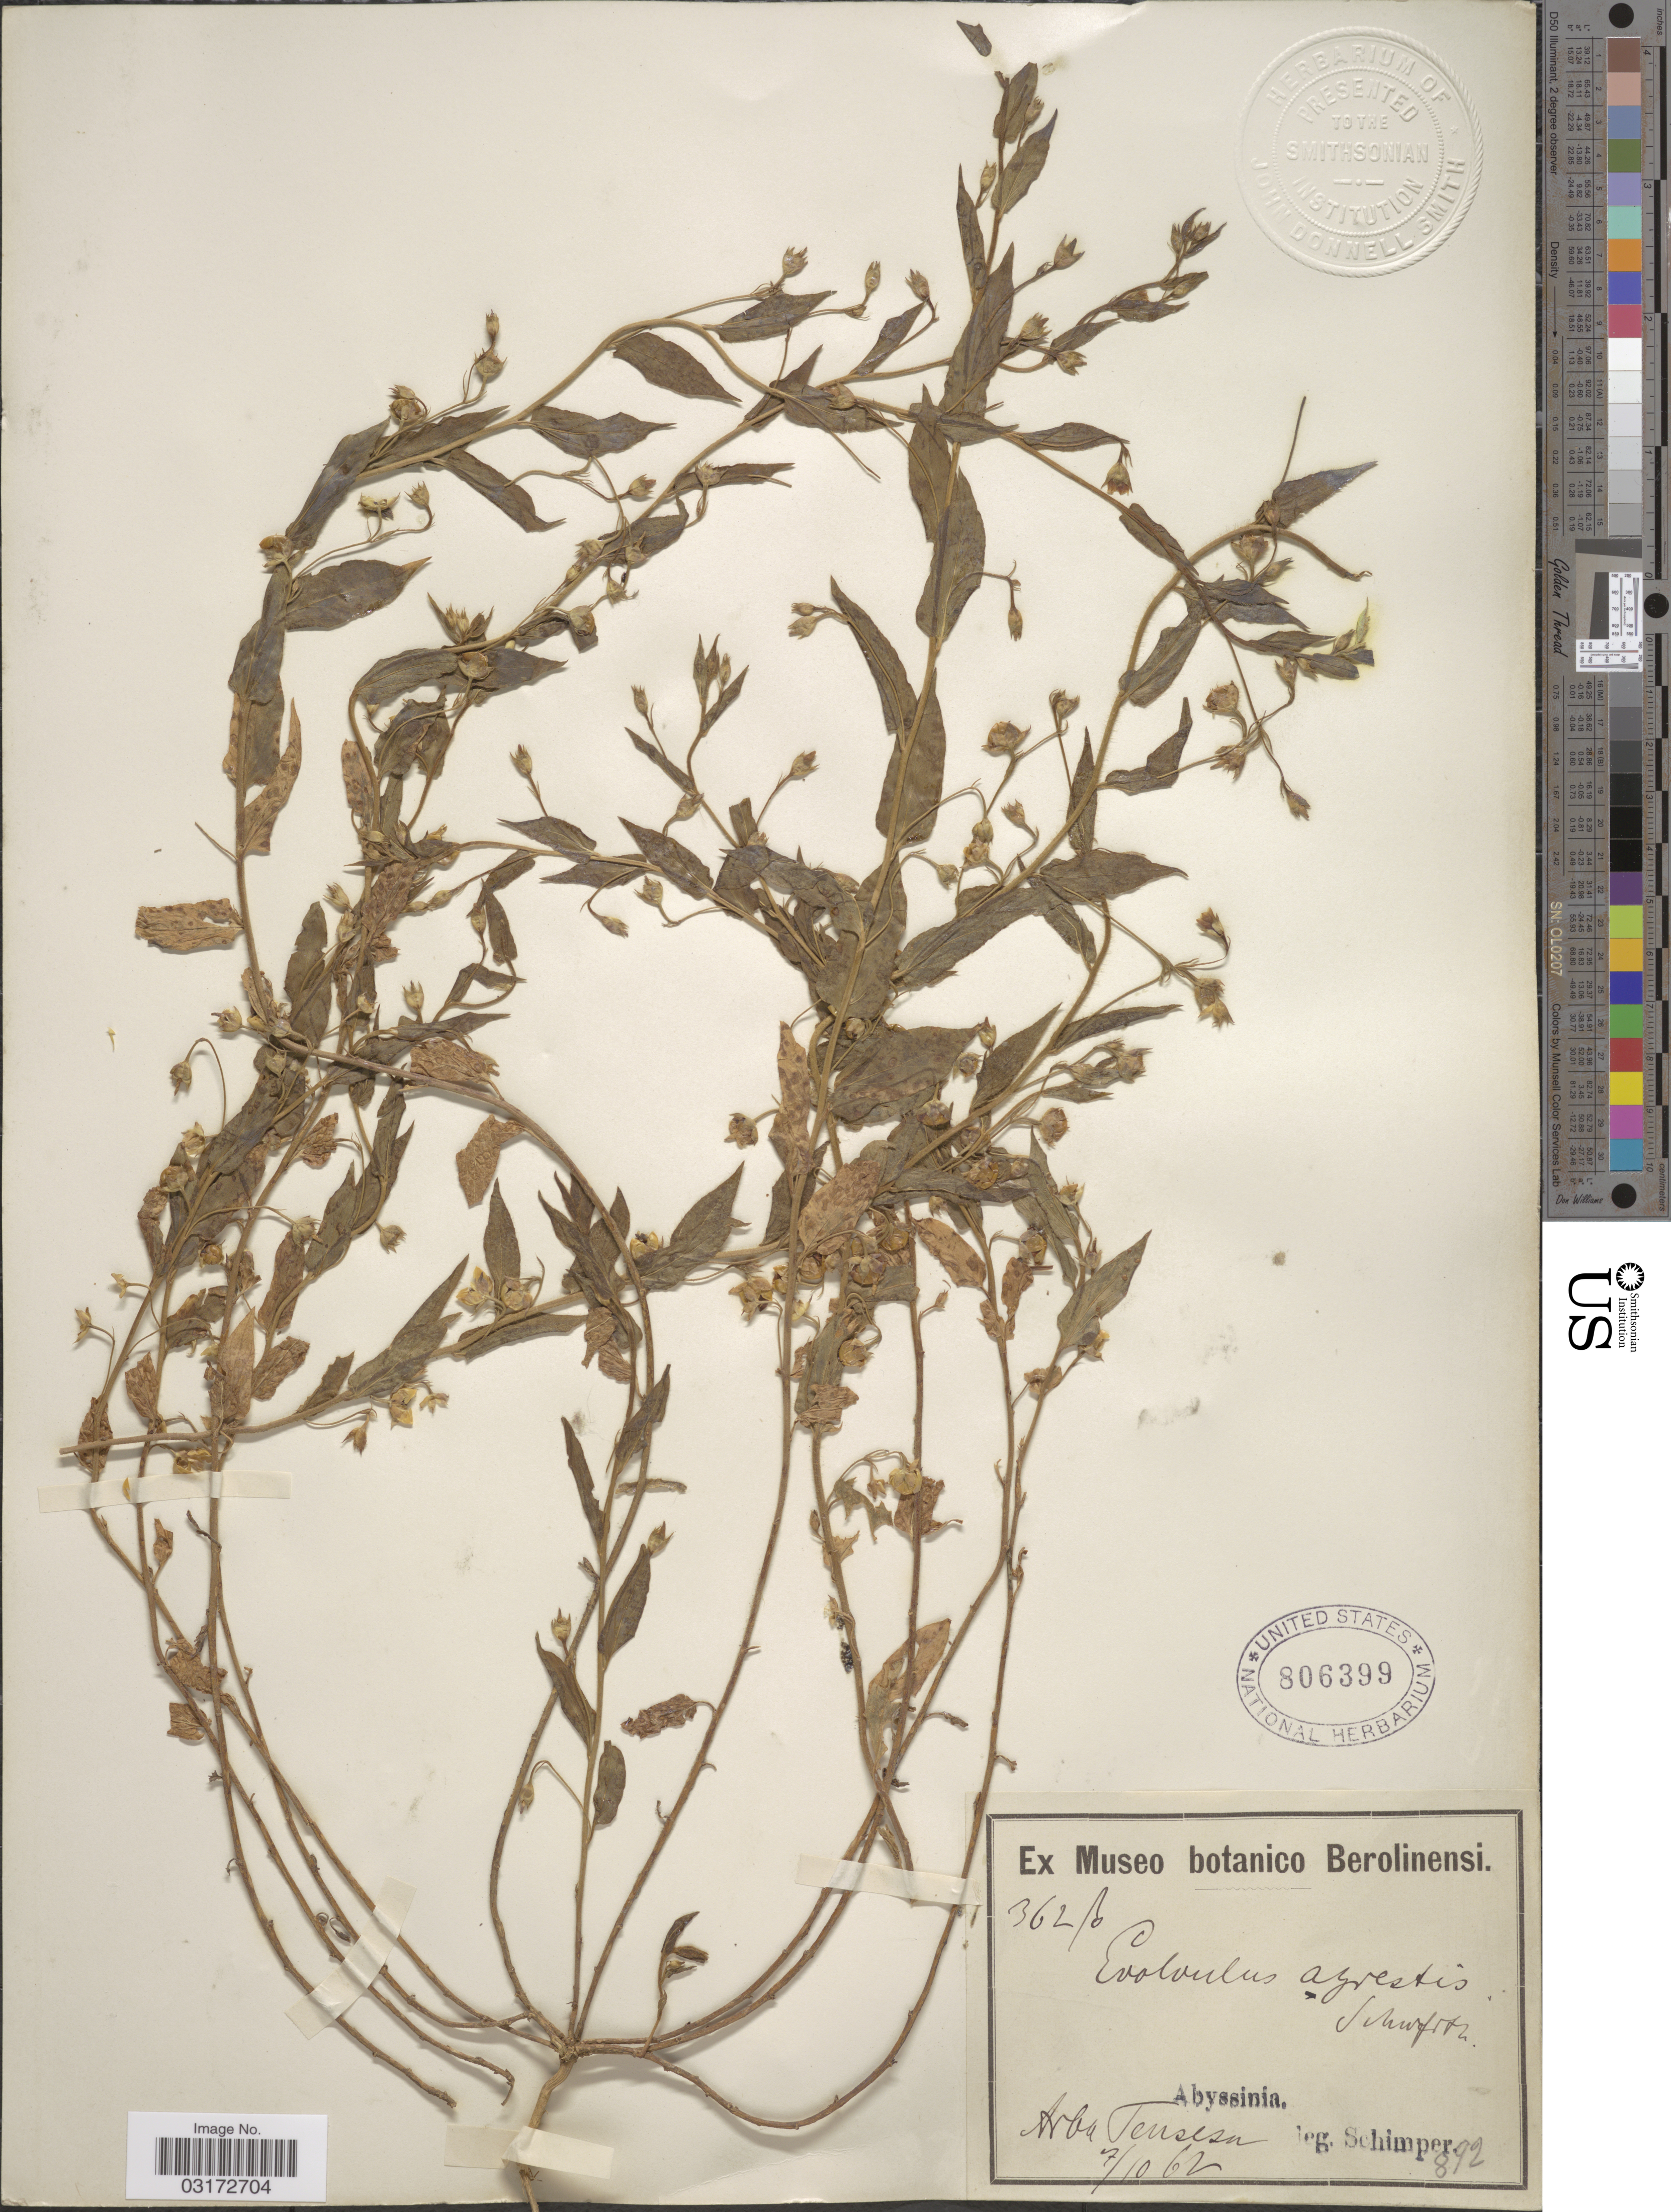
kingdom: Plantae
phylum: Tracheophyta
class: Magnoliopsida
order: Solanales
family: Convolvulaceae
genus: Evolvulus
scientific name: Evolvulus alsinoides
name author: (L.) L.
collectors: -. Schimper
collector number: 362/0*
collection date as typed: Transcribed d/m/y: 7/10/62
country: Eritrea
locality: Abyssinia. Arba Tensesn [interpreted].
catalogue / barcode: US 806399